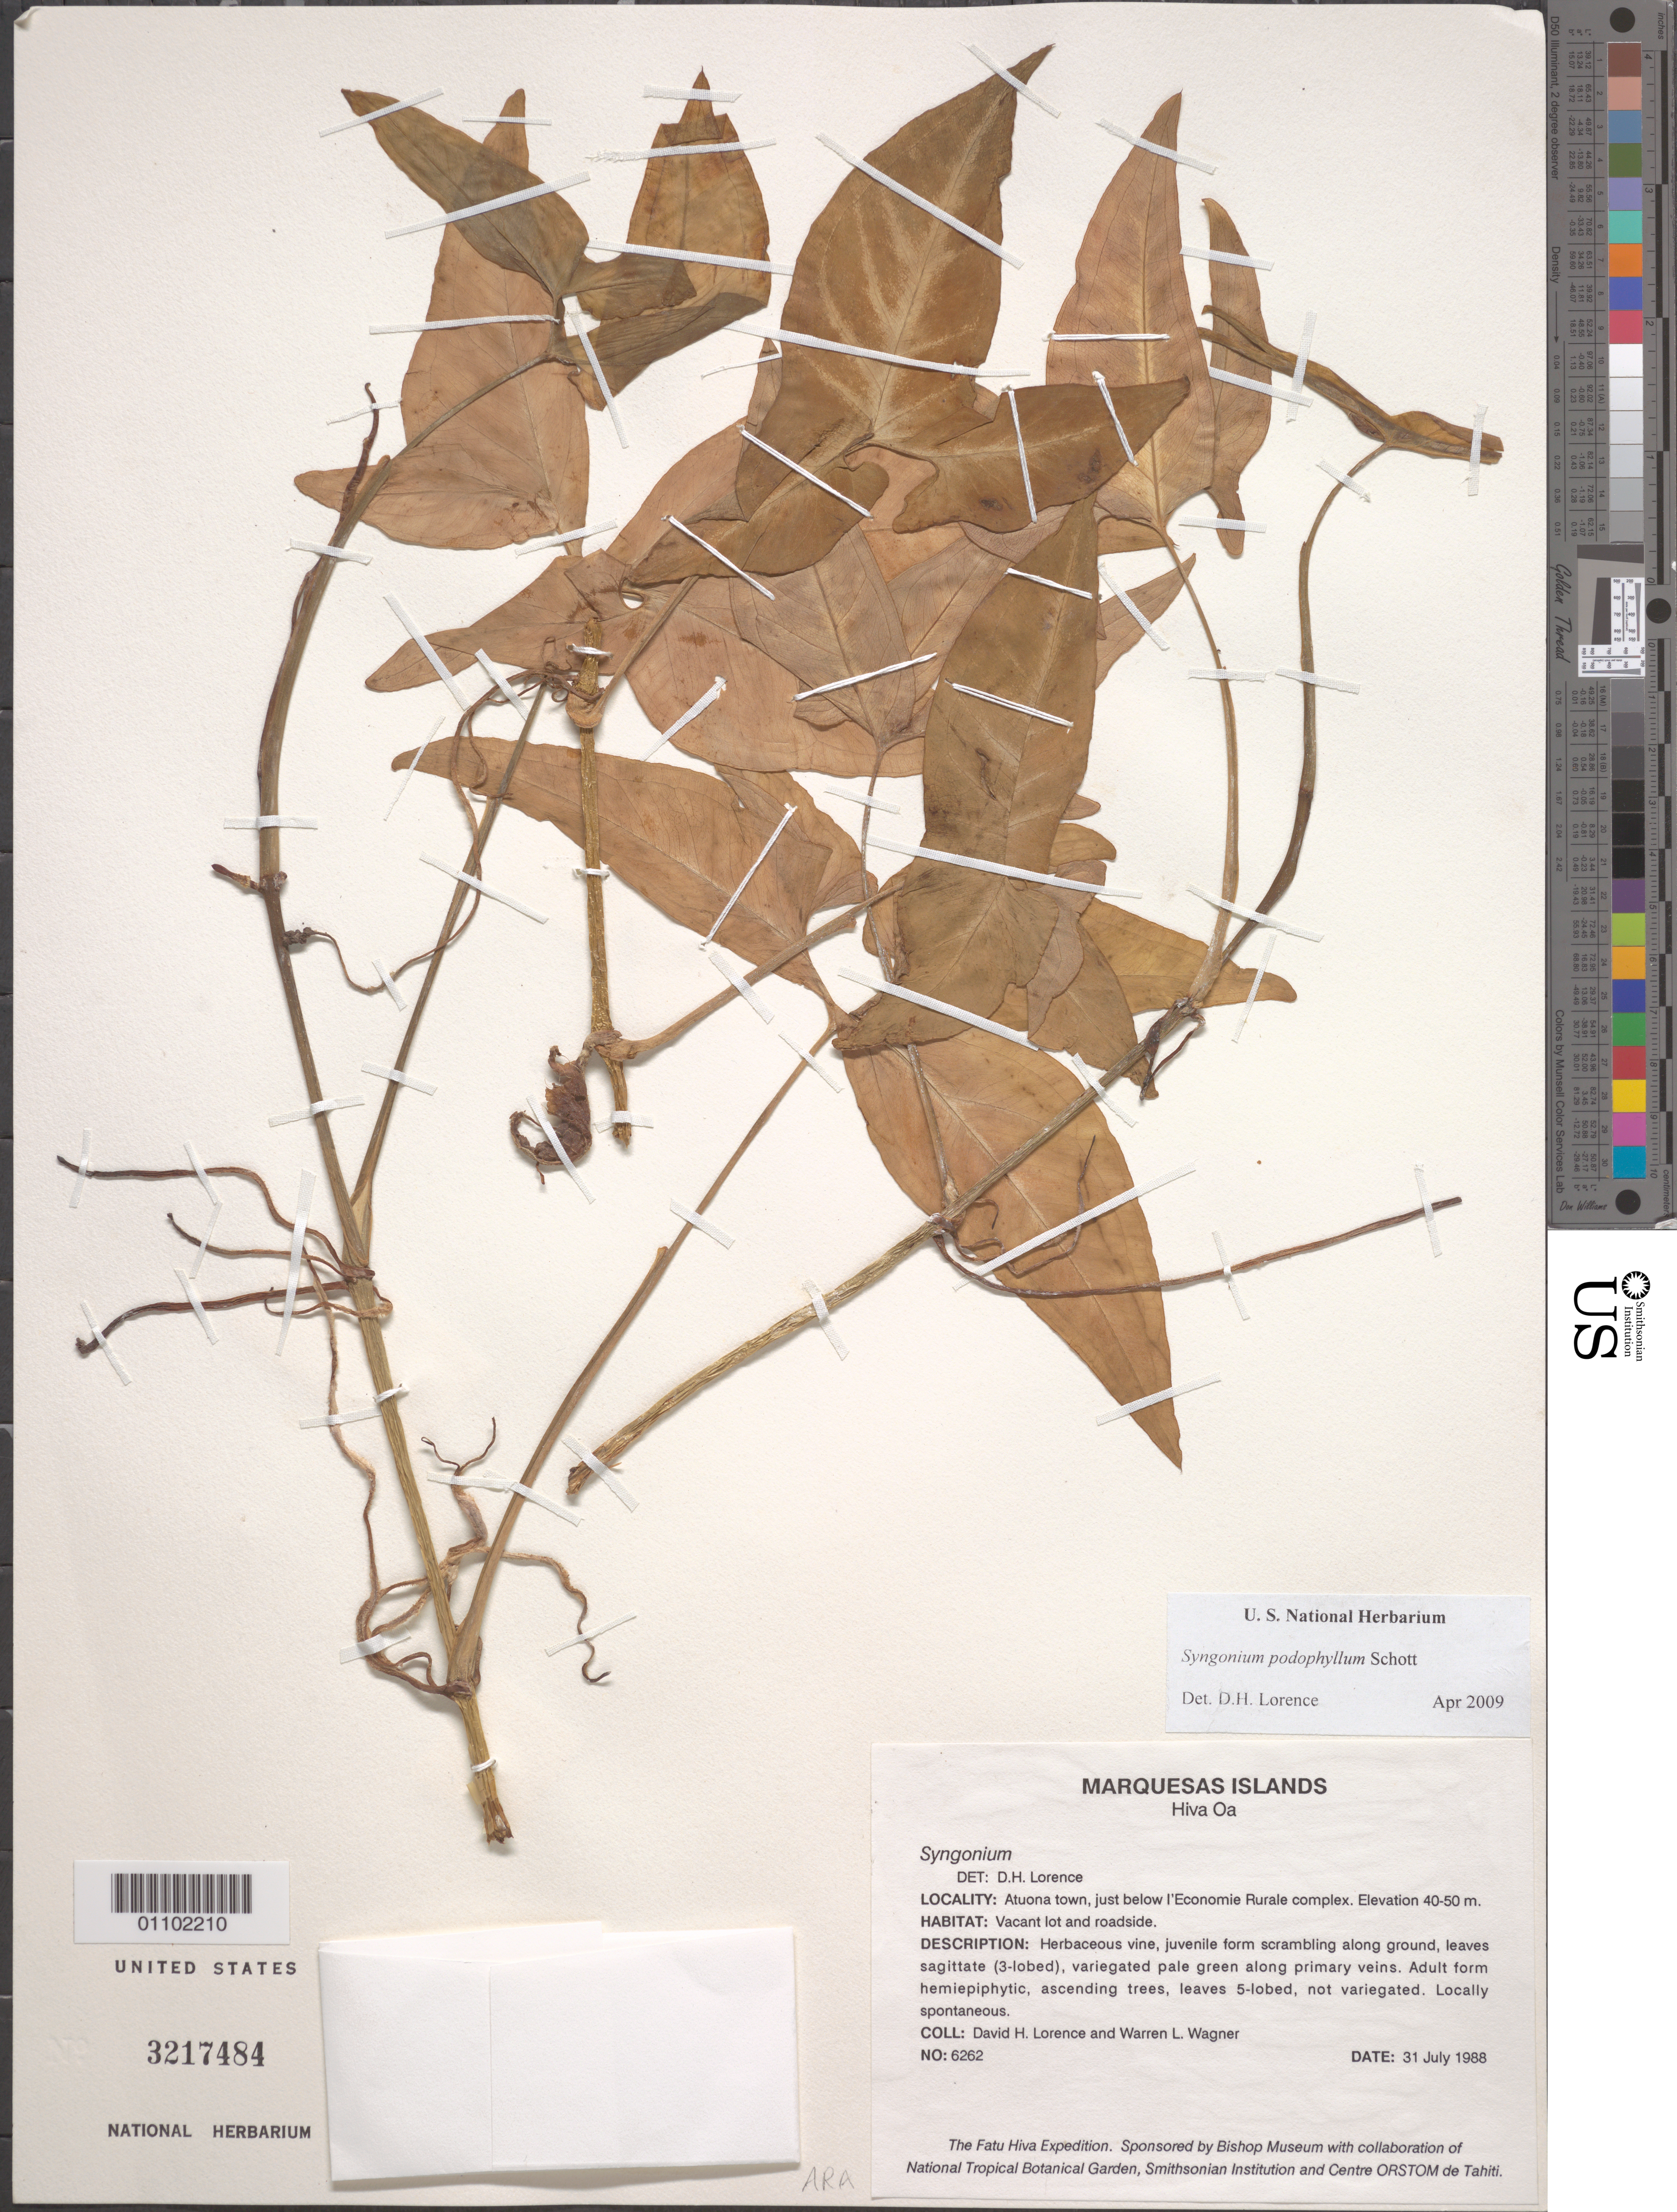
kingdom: Plantae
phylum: Tracheophyta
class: Liliopsida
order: Alismatales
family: Araceae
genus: Syngonium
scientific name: Syngonium podophyllum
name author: Schott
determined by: Lorence, David H., (PTBG), National Tropical Botanical Garden (UNITED STATES)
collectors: D. Lorence & W. L. Wagner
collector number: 6262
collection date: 1988-07-31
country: French Polynesia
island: Hiva Oa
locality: Atuona town, just below l'Economie Rurale complex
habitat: Vacant lot and roadside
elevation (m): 40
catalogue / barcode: US 3217484